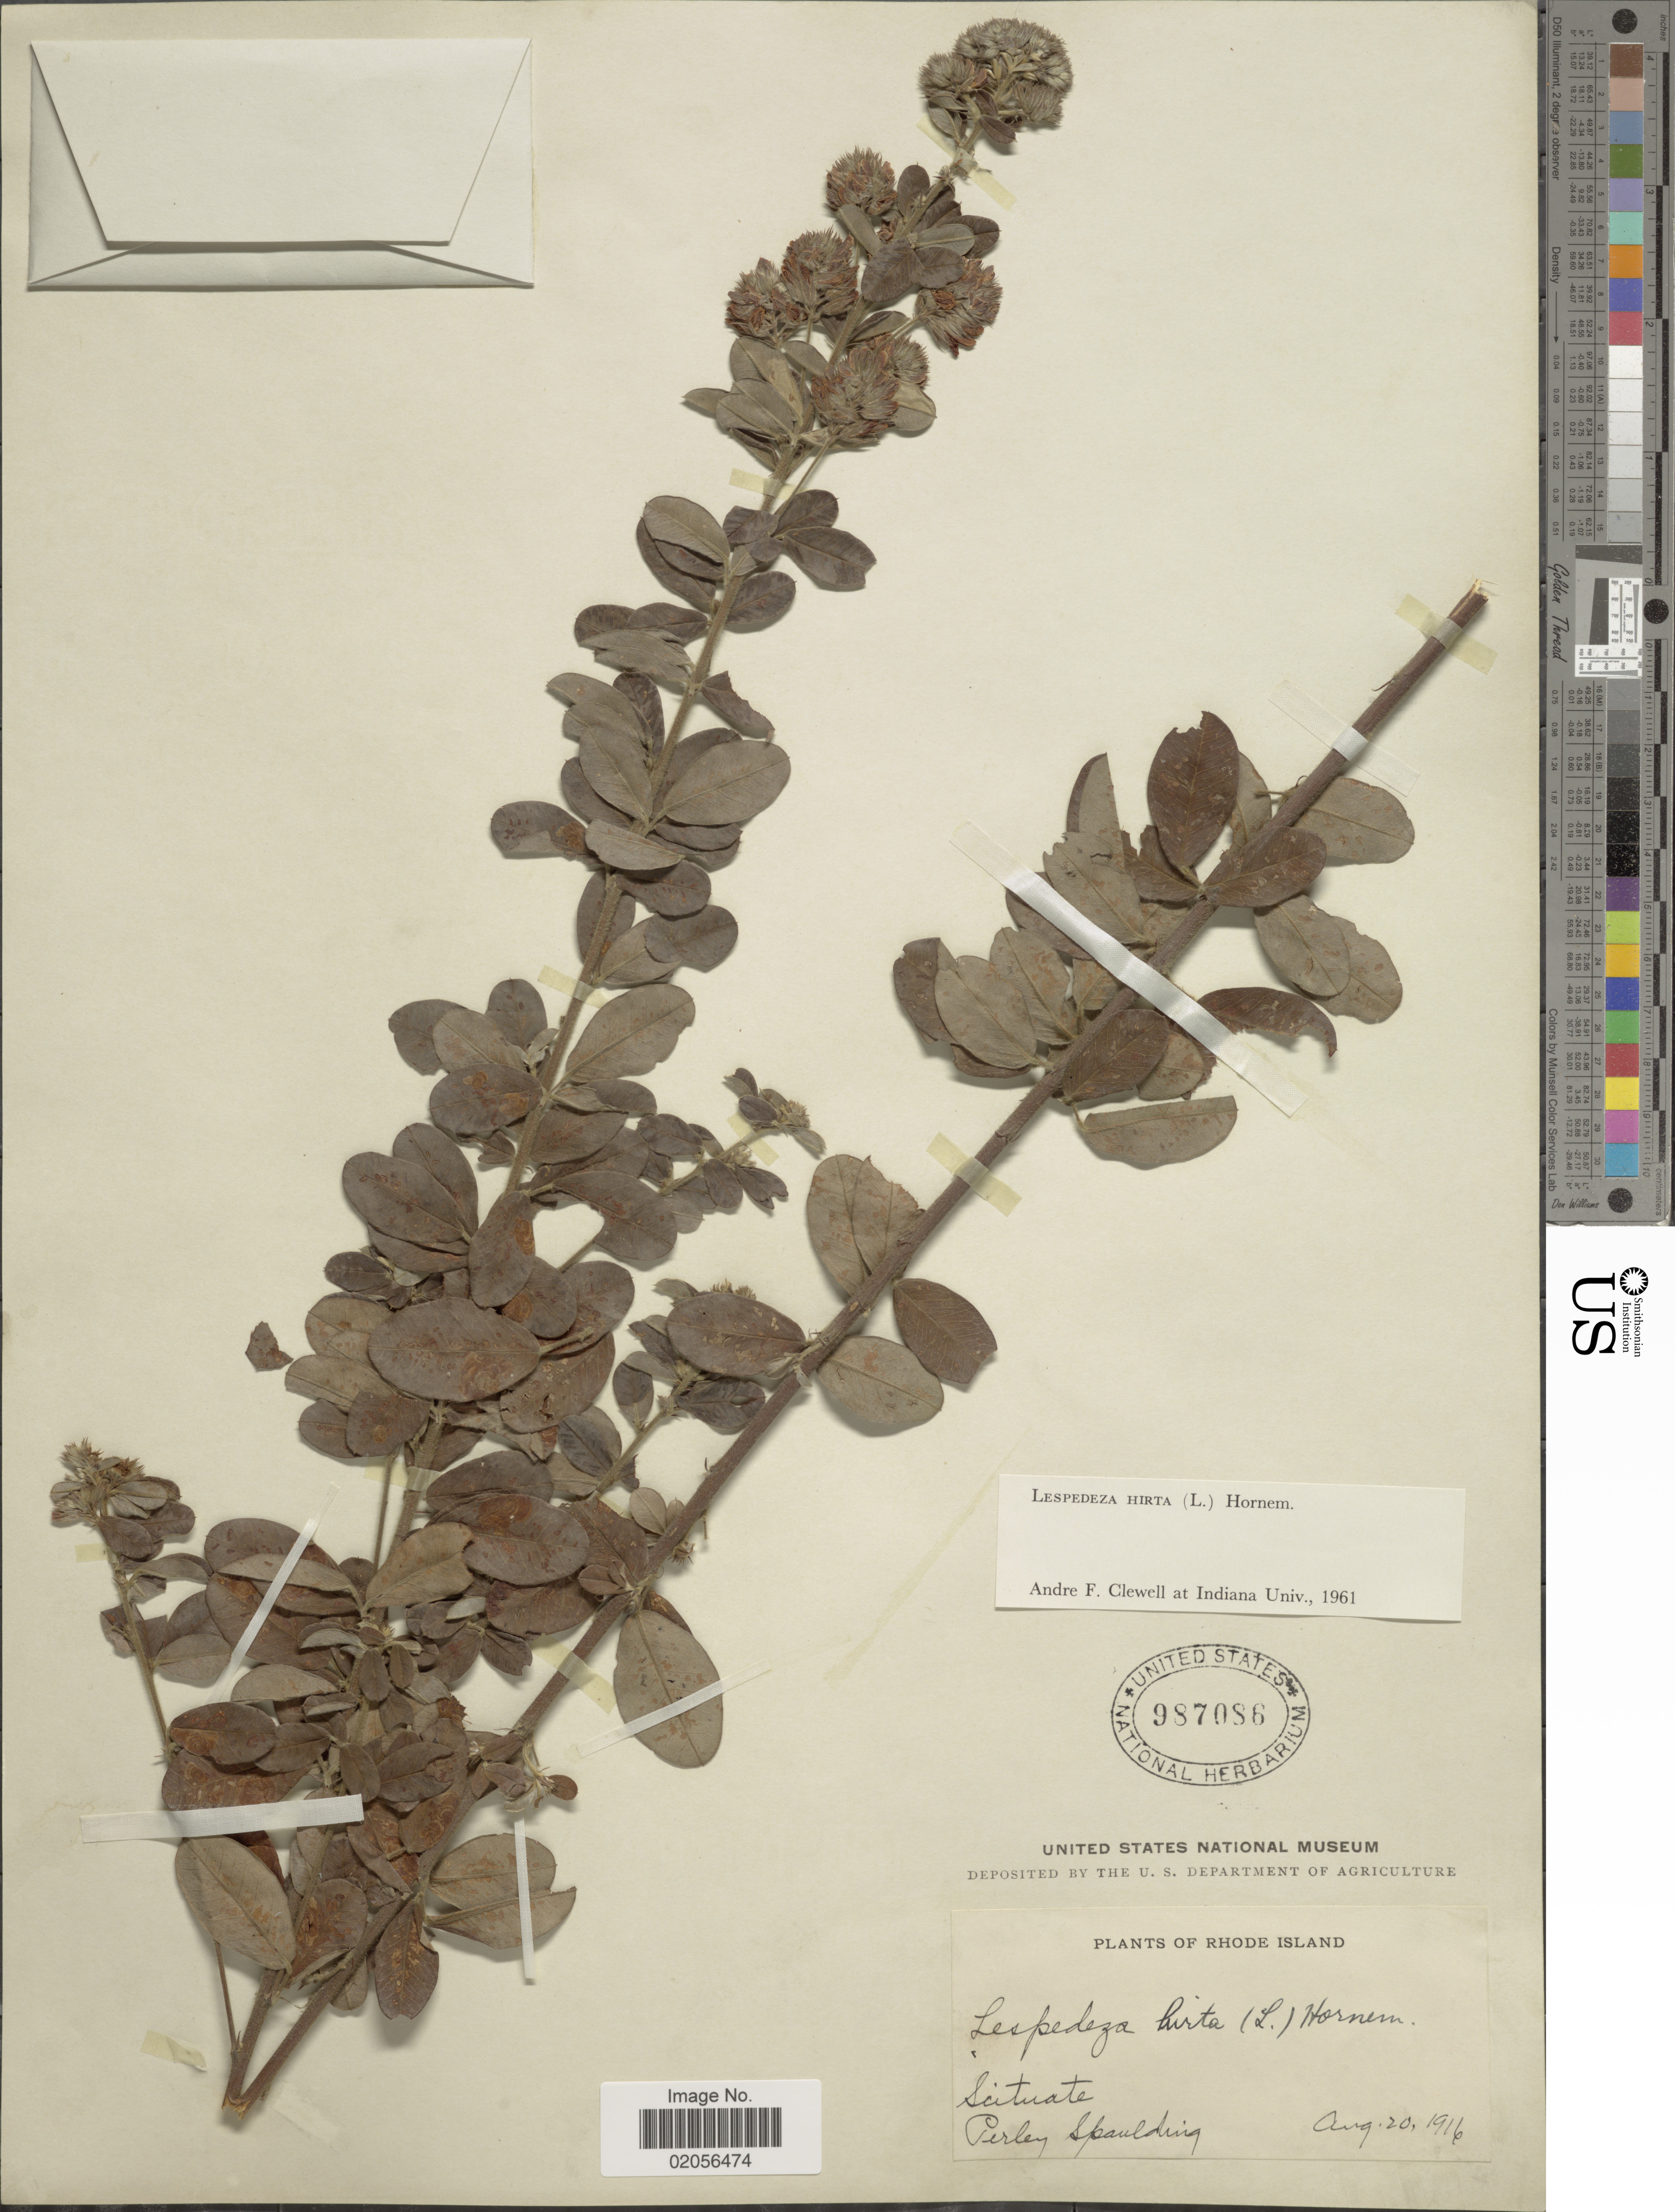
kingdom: Plantae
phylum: Tracheophyta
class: Magnoliopsida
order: Fabales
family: Fabaceae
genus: Lespedeza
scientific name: Lespedeza hirta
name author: (L.) Hornem.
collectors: P. Spaulding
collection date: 1916-08-20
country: United States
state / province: Rhode Island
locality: Scituate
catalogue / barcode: US 987086